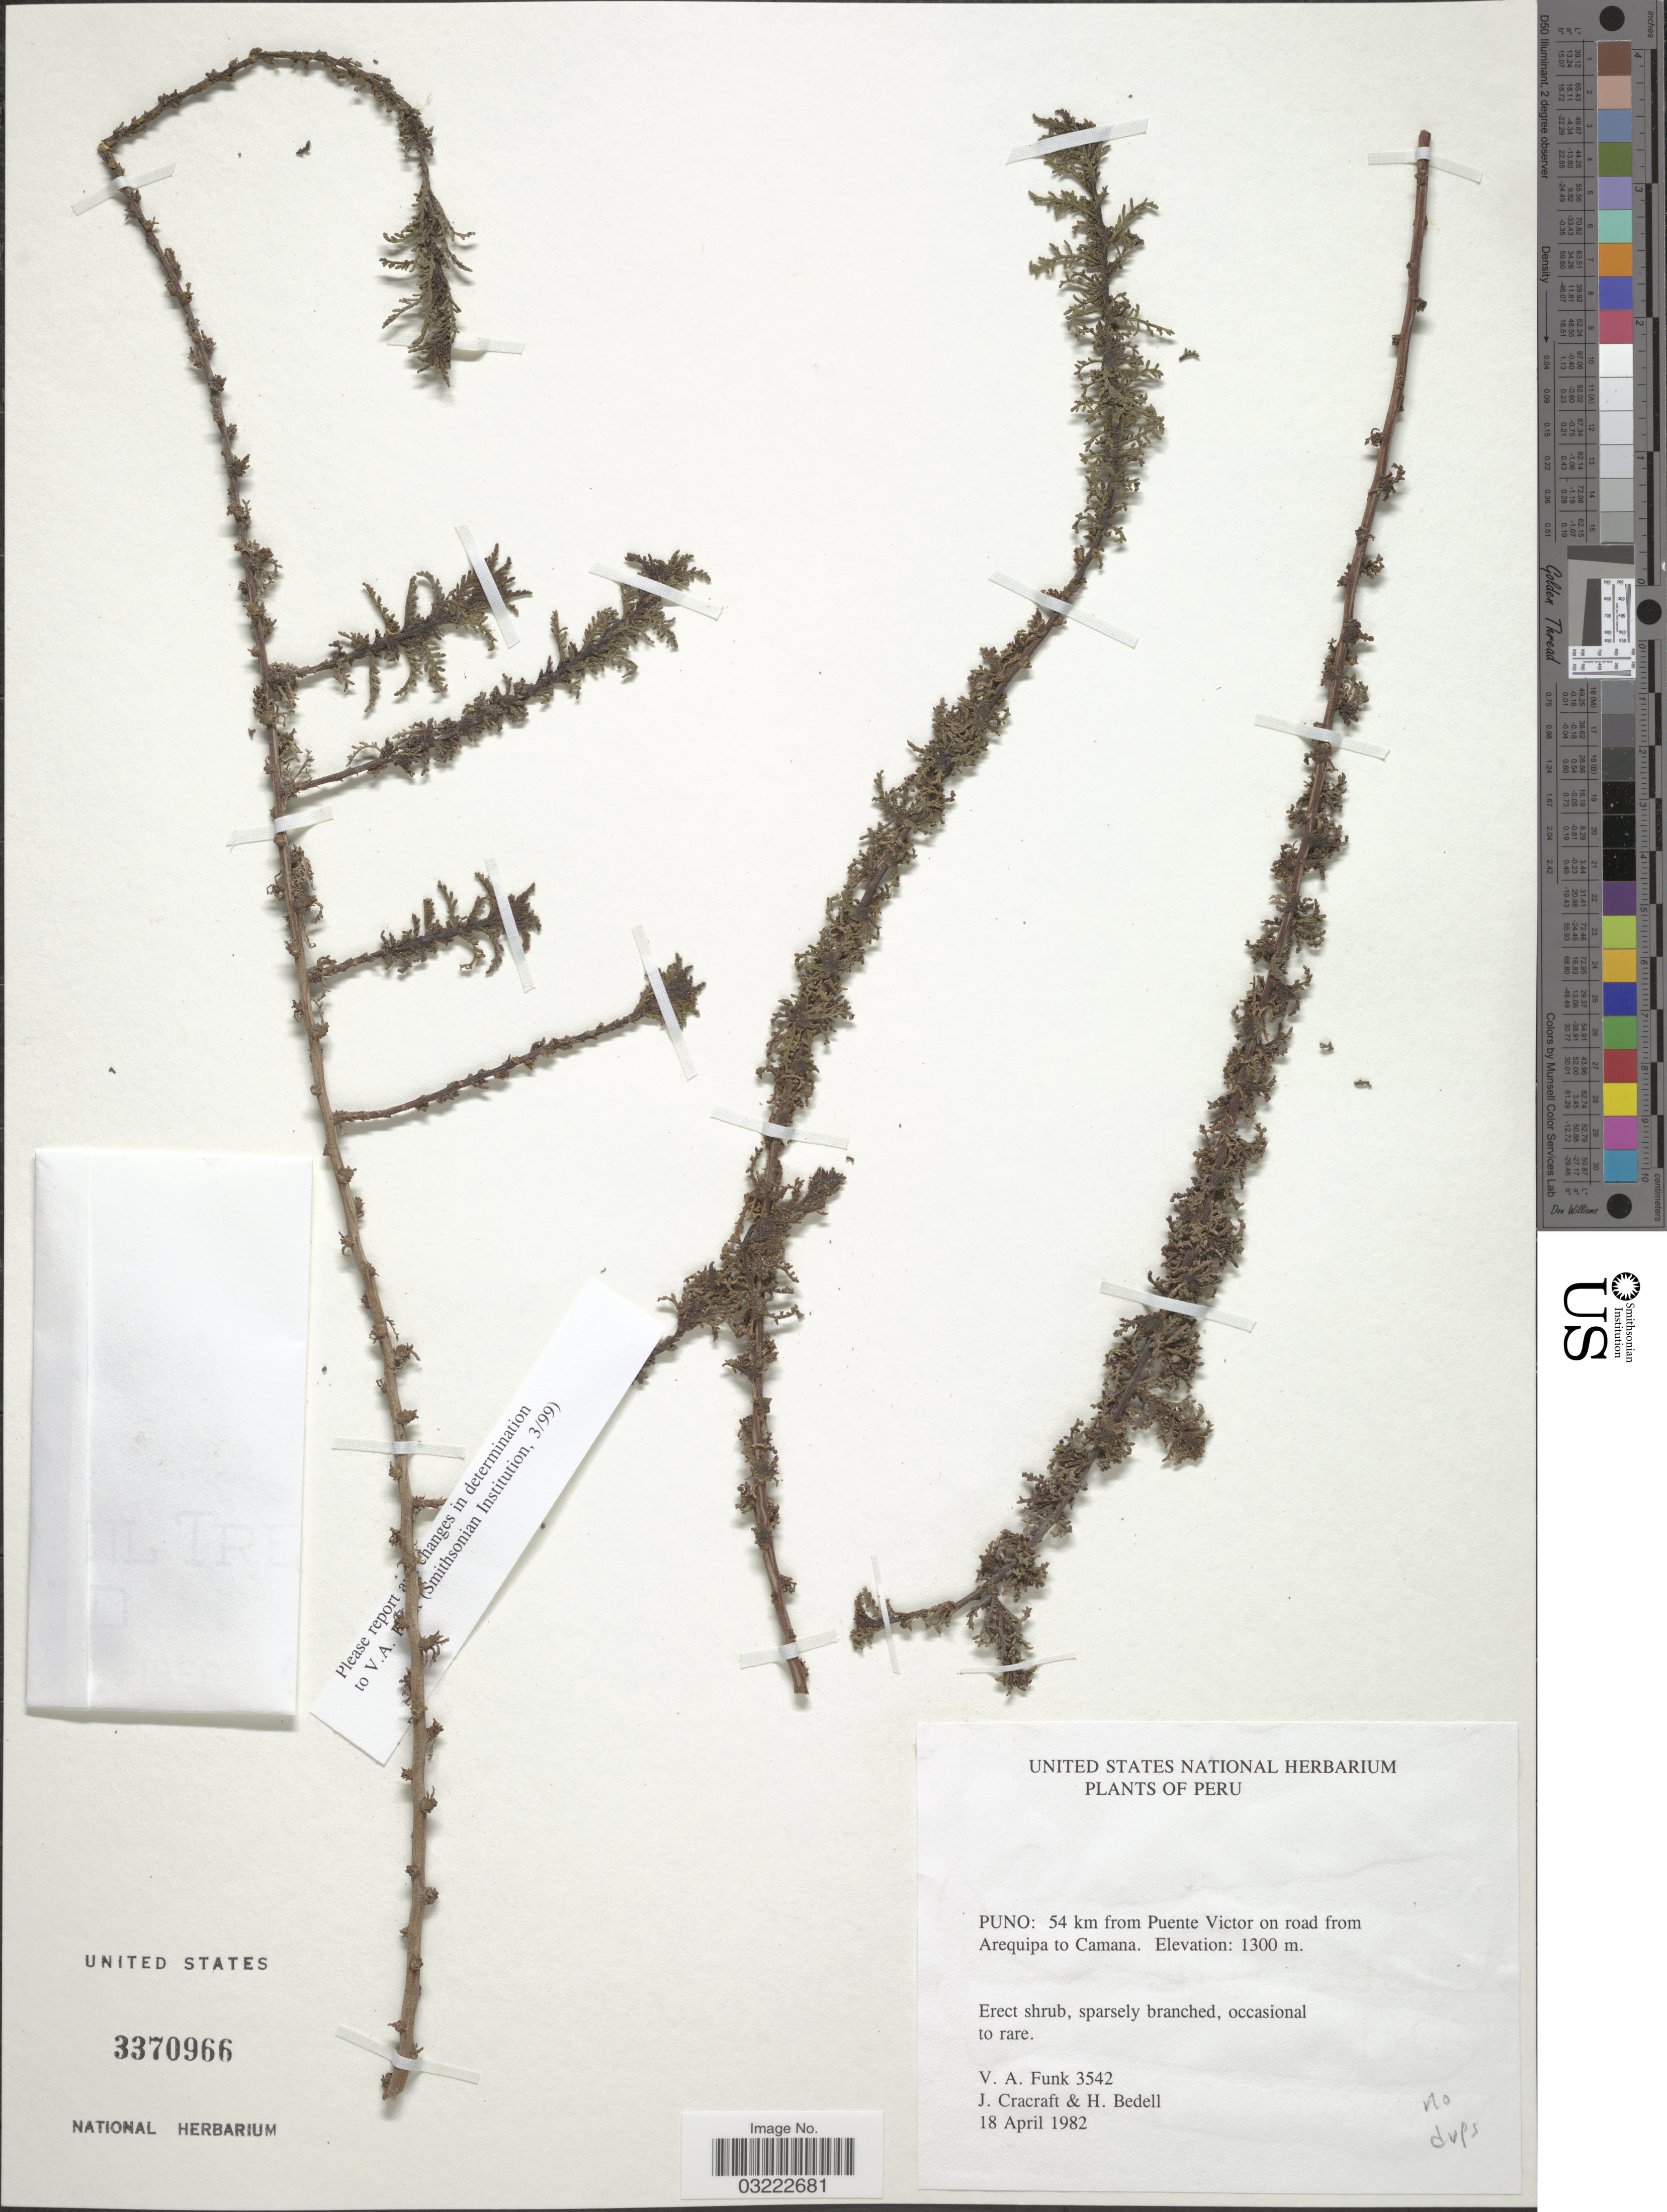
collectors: V. Funk, J. L. Cracraft & H. Bedell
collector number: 3542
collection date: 1982-04-18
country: Peru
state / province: Puno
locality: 54 km from Puente Victor on road from Arequipa to Camana.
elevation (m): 1300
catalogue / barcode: US 3370966